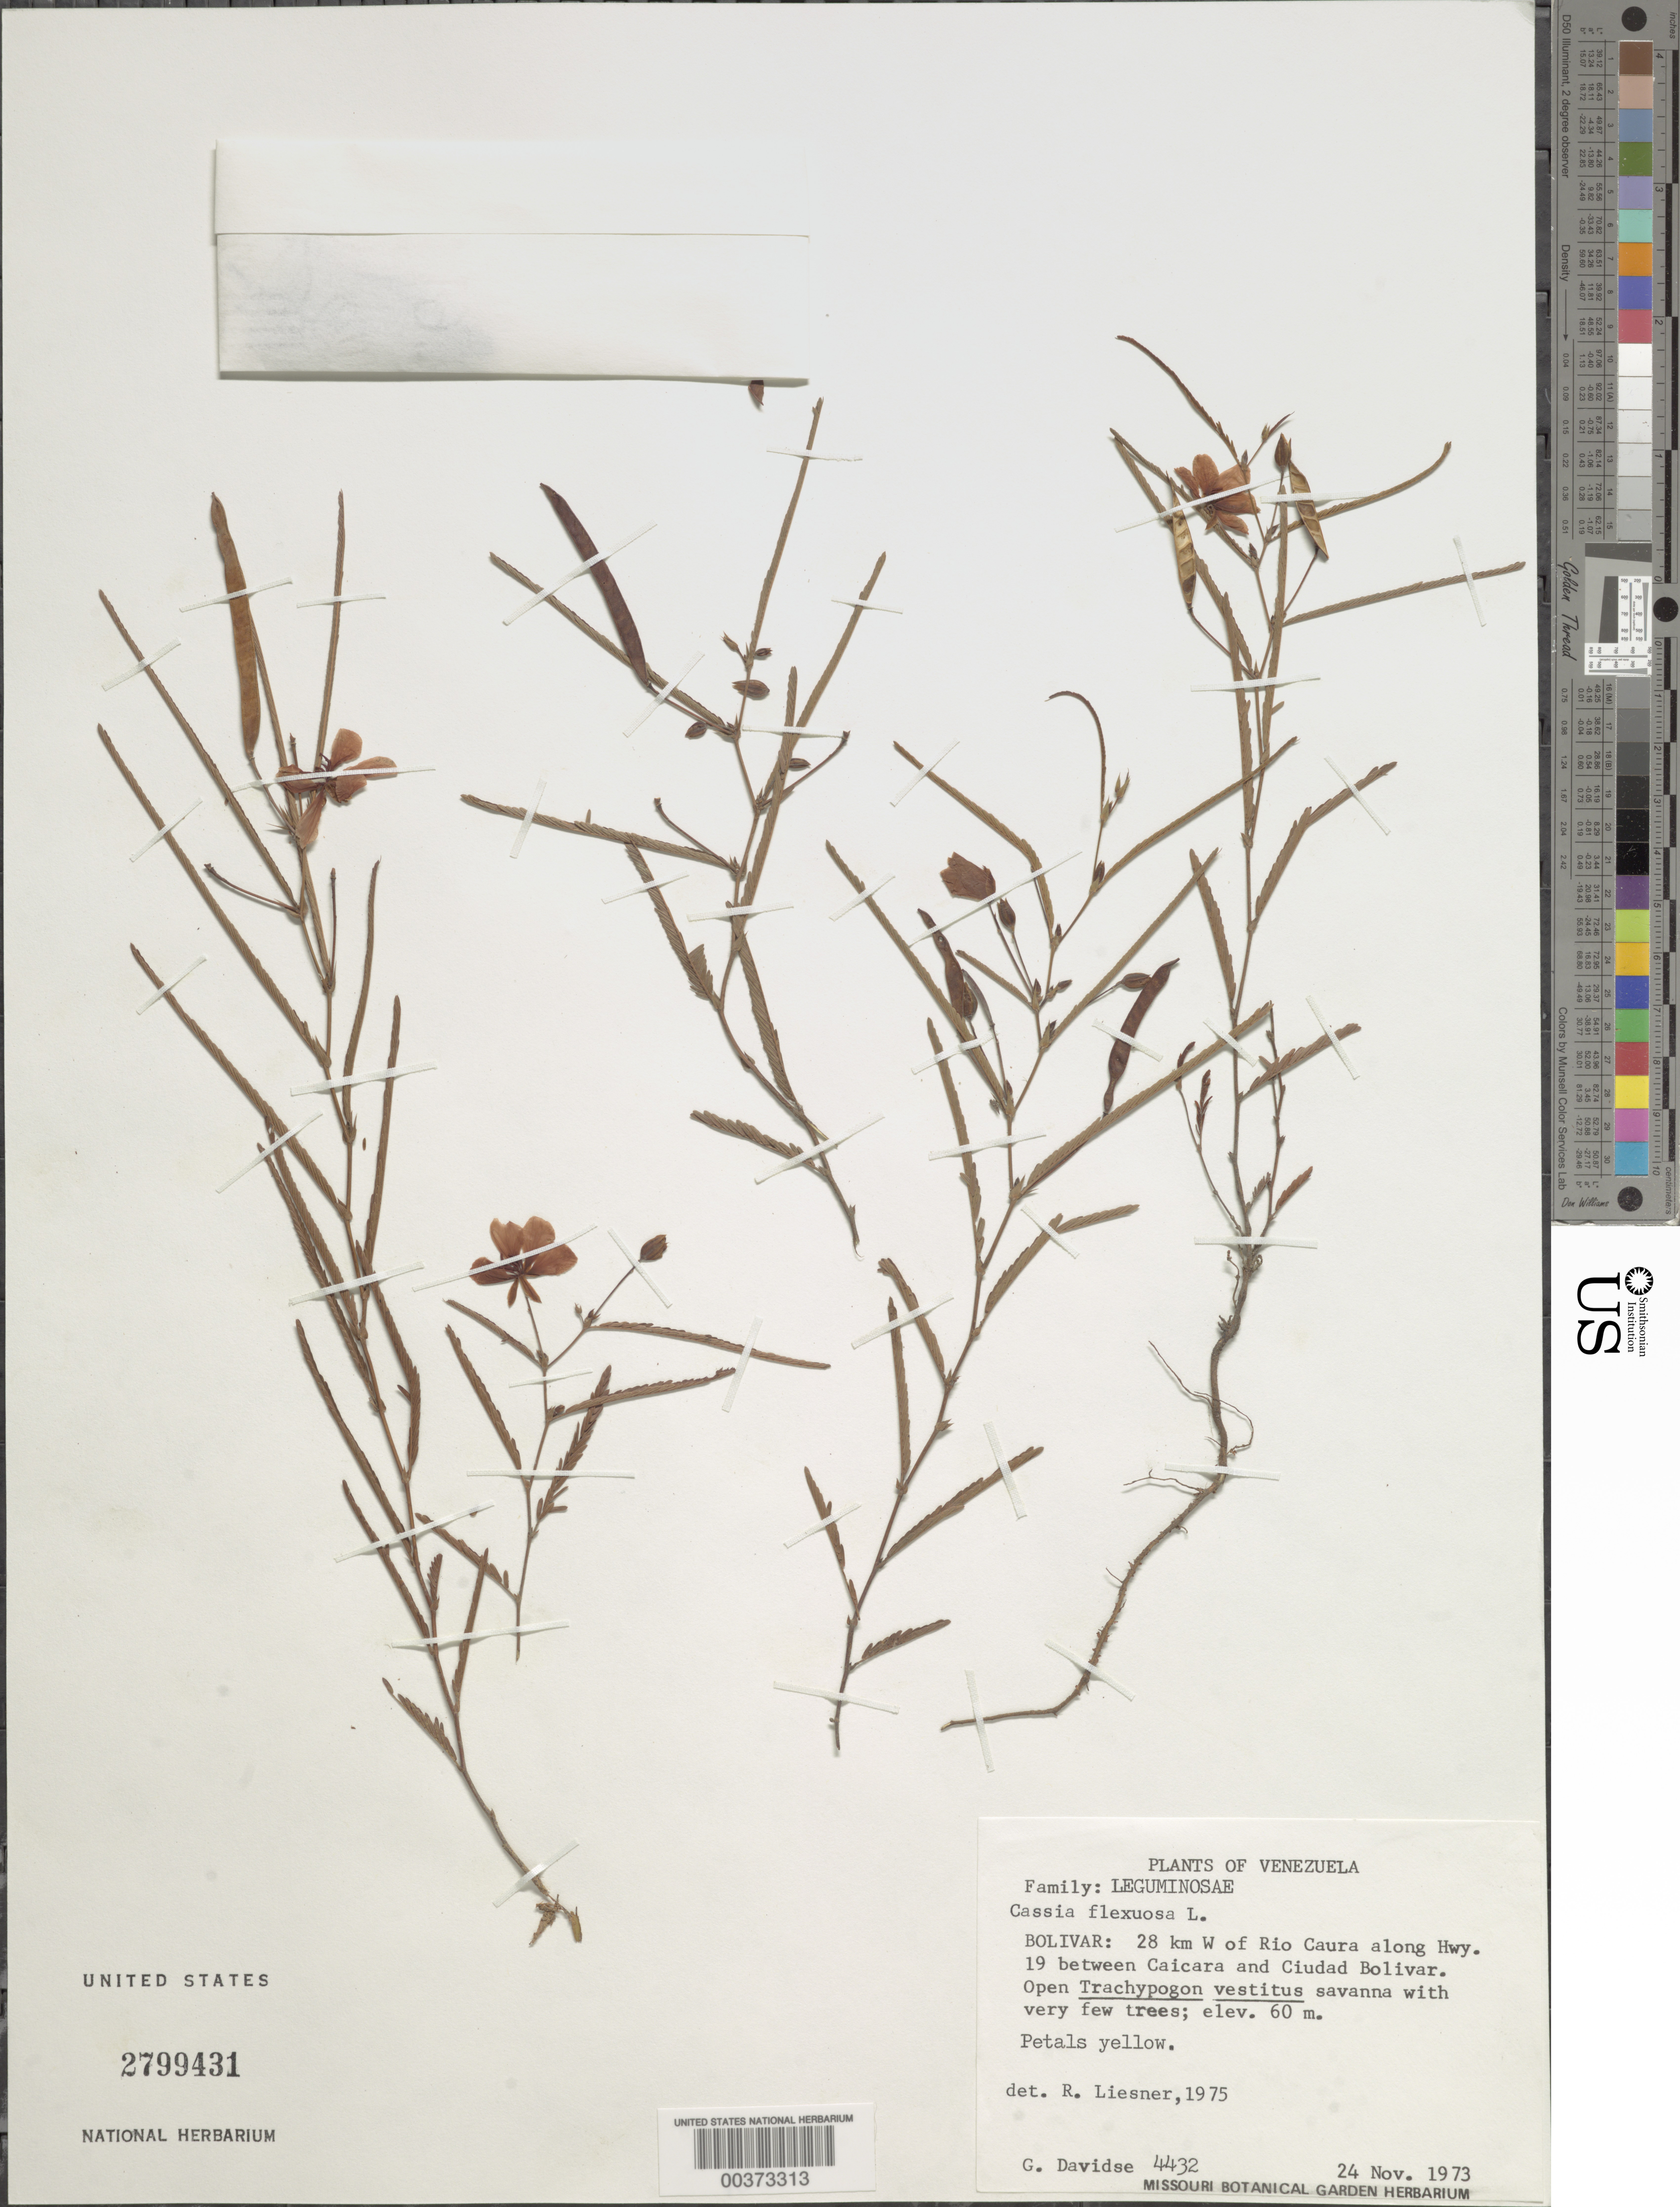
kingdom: Plantae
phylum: Tracheophyta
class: Magnoliopsida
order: Fabales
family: Fabaceae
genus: Chamaecrista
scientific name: Chamaecrista flexuosa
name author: (L.) Greene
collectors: G. Davidse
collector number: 4432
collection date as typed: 24 Nov 1973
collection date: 1973-11-24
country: Venezuela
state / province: Bolivar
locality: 28 km w of rio caura along hwy 19 between caicara and ciudad bolivar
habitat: Open savanna with very few trees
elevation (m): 60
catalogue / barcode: US 2799431